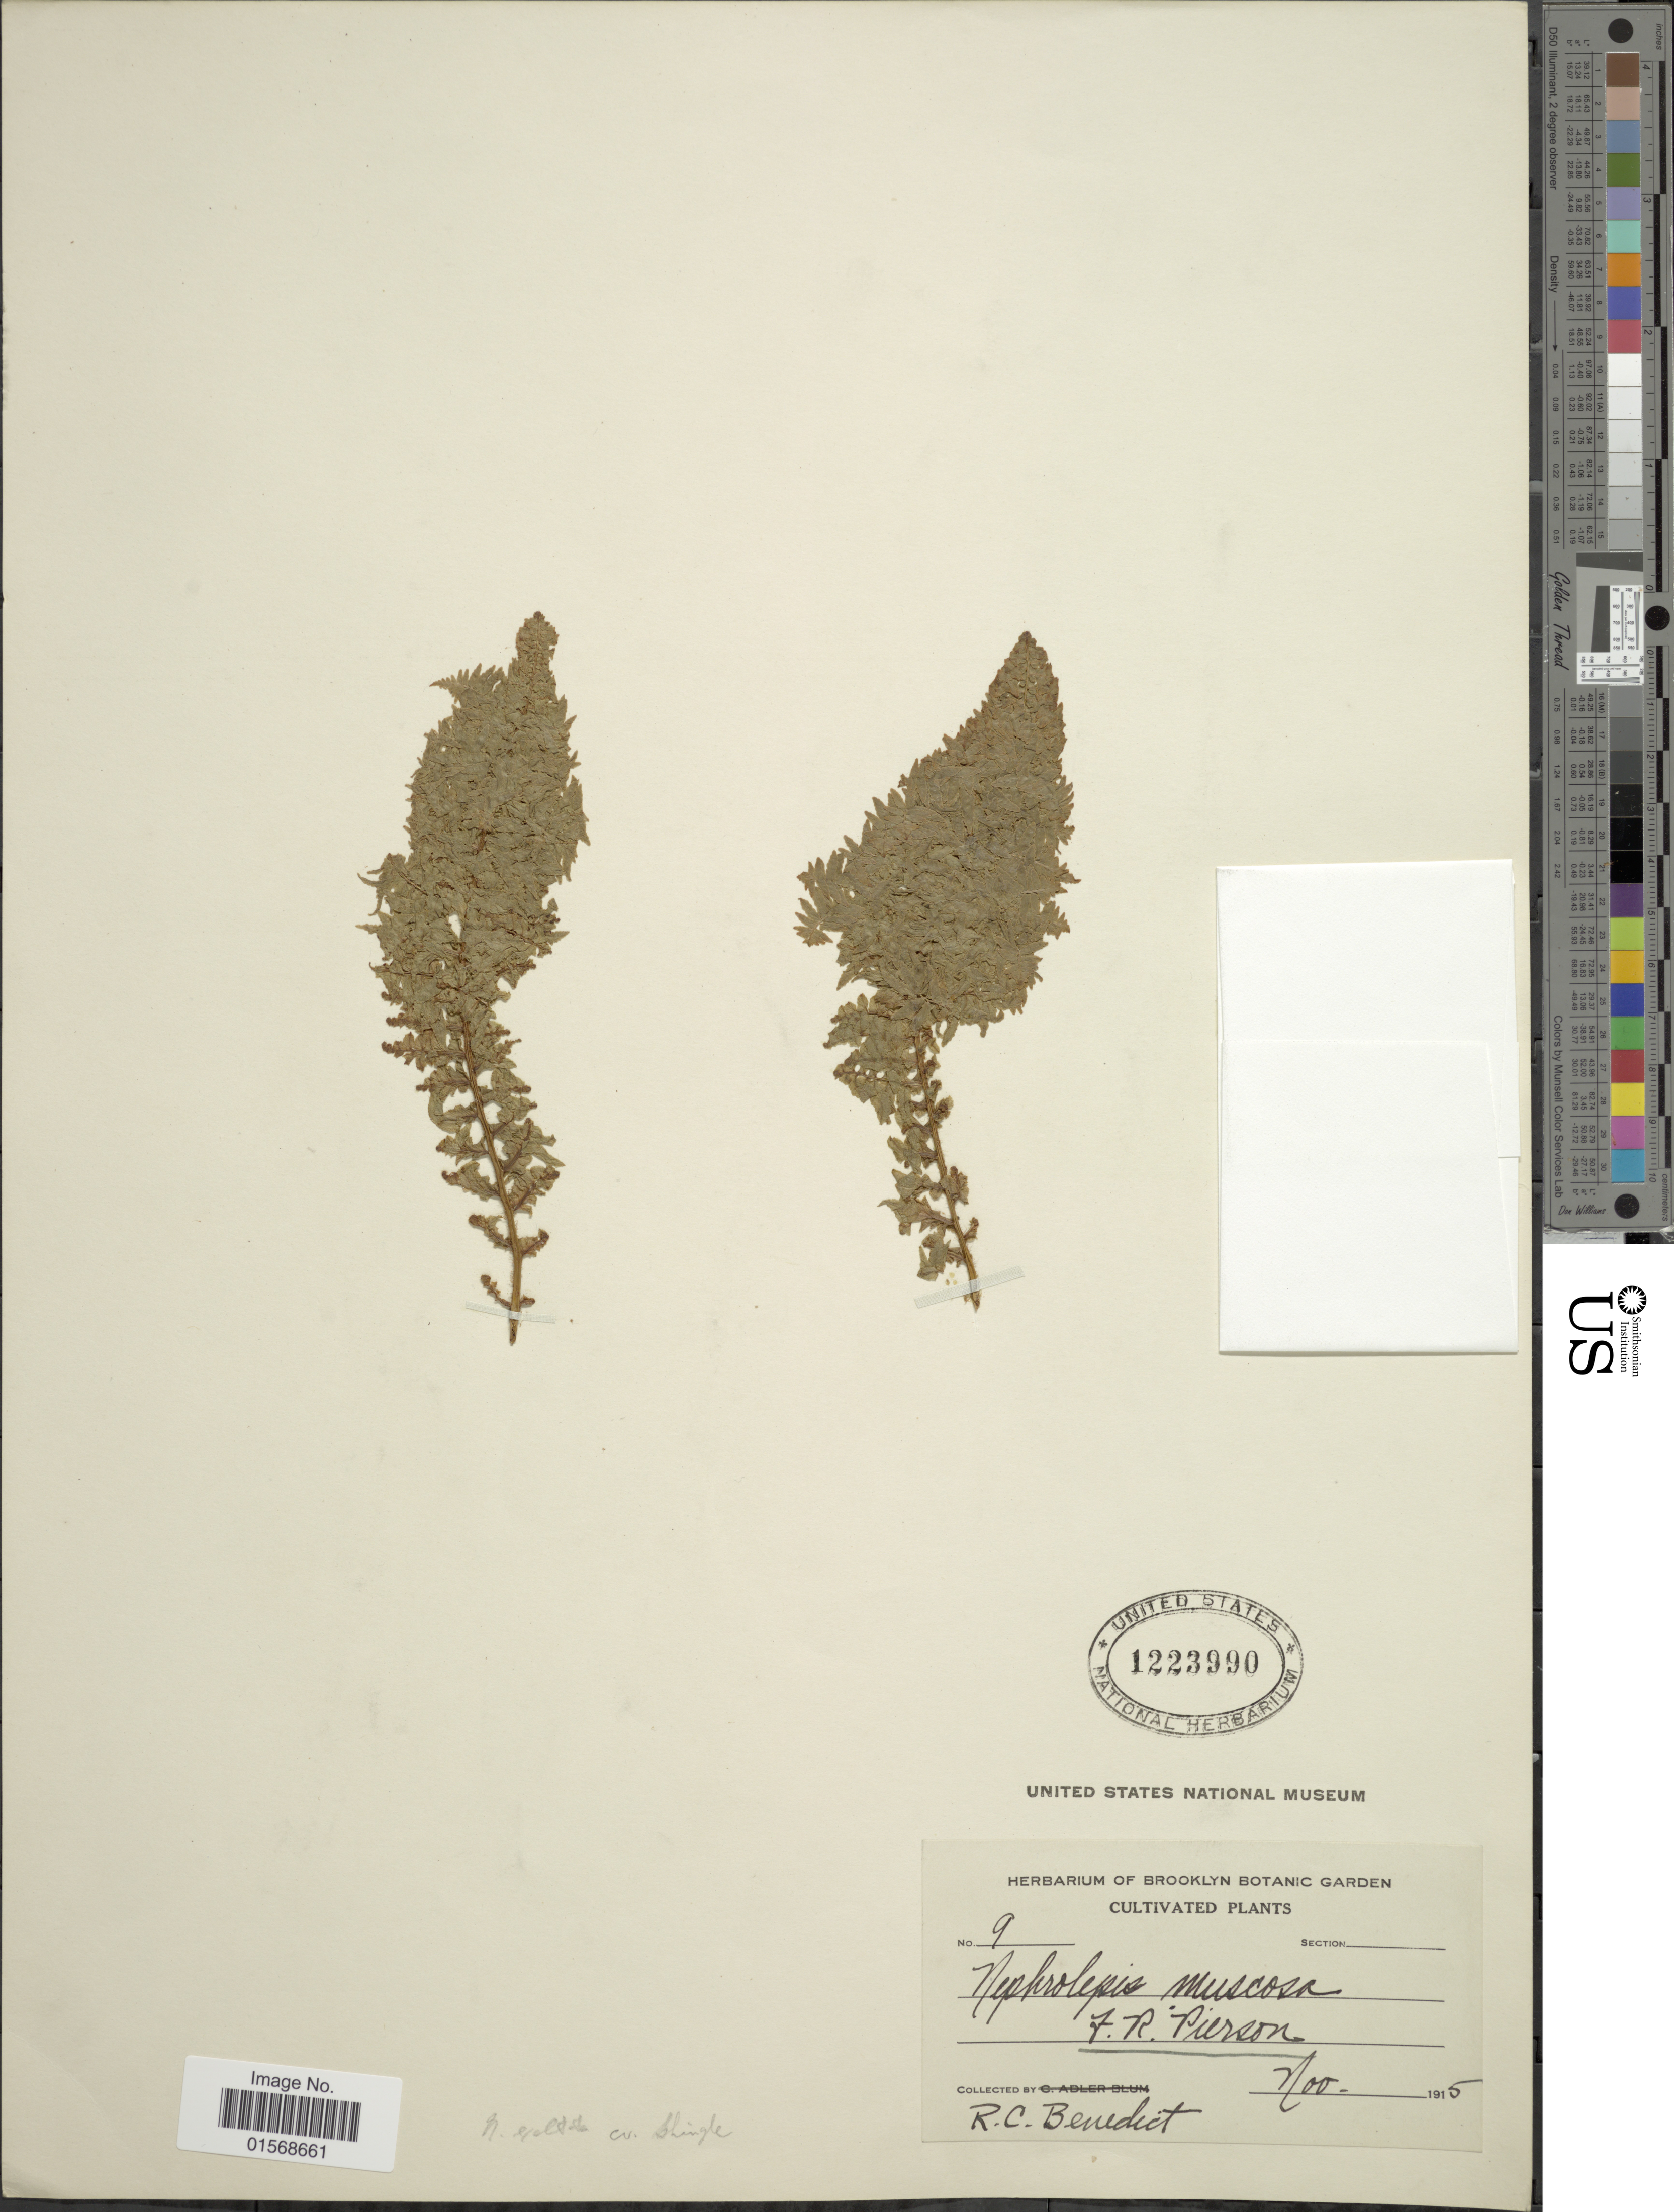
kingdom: Plantae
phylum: Tracheophyta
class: Polypodiopsida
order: Polypodiales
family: Nephrolepidaceae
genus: Nephrolepis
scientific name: Nephrolepis 'Shingle'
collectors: R. C. Benedict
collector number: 9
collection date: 1915-11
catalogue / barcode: US 1223990